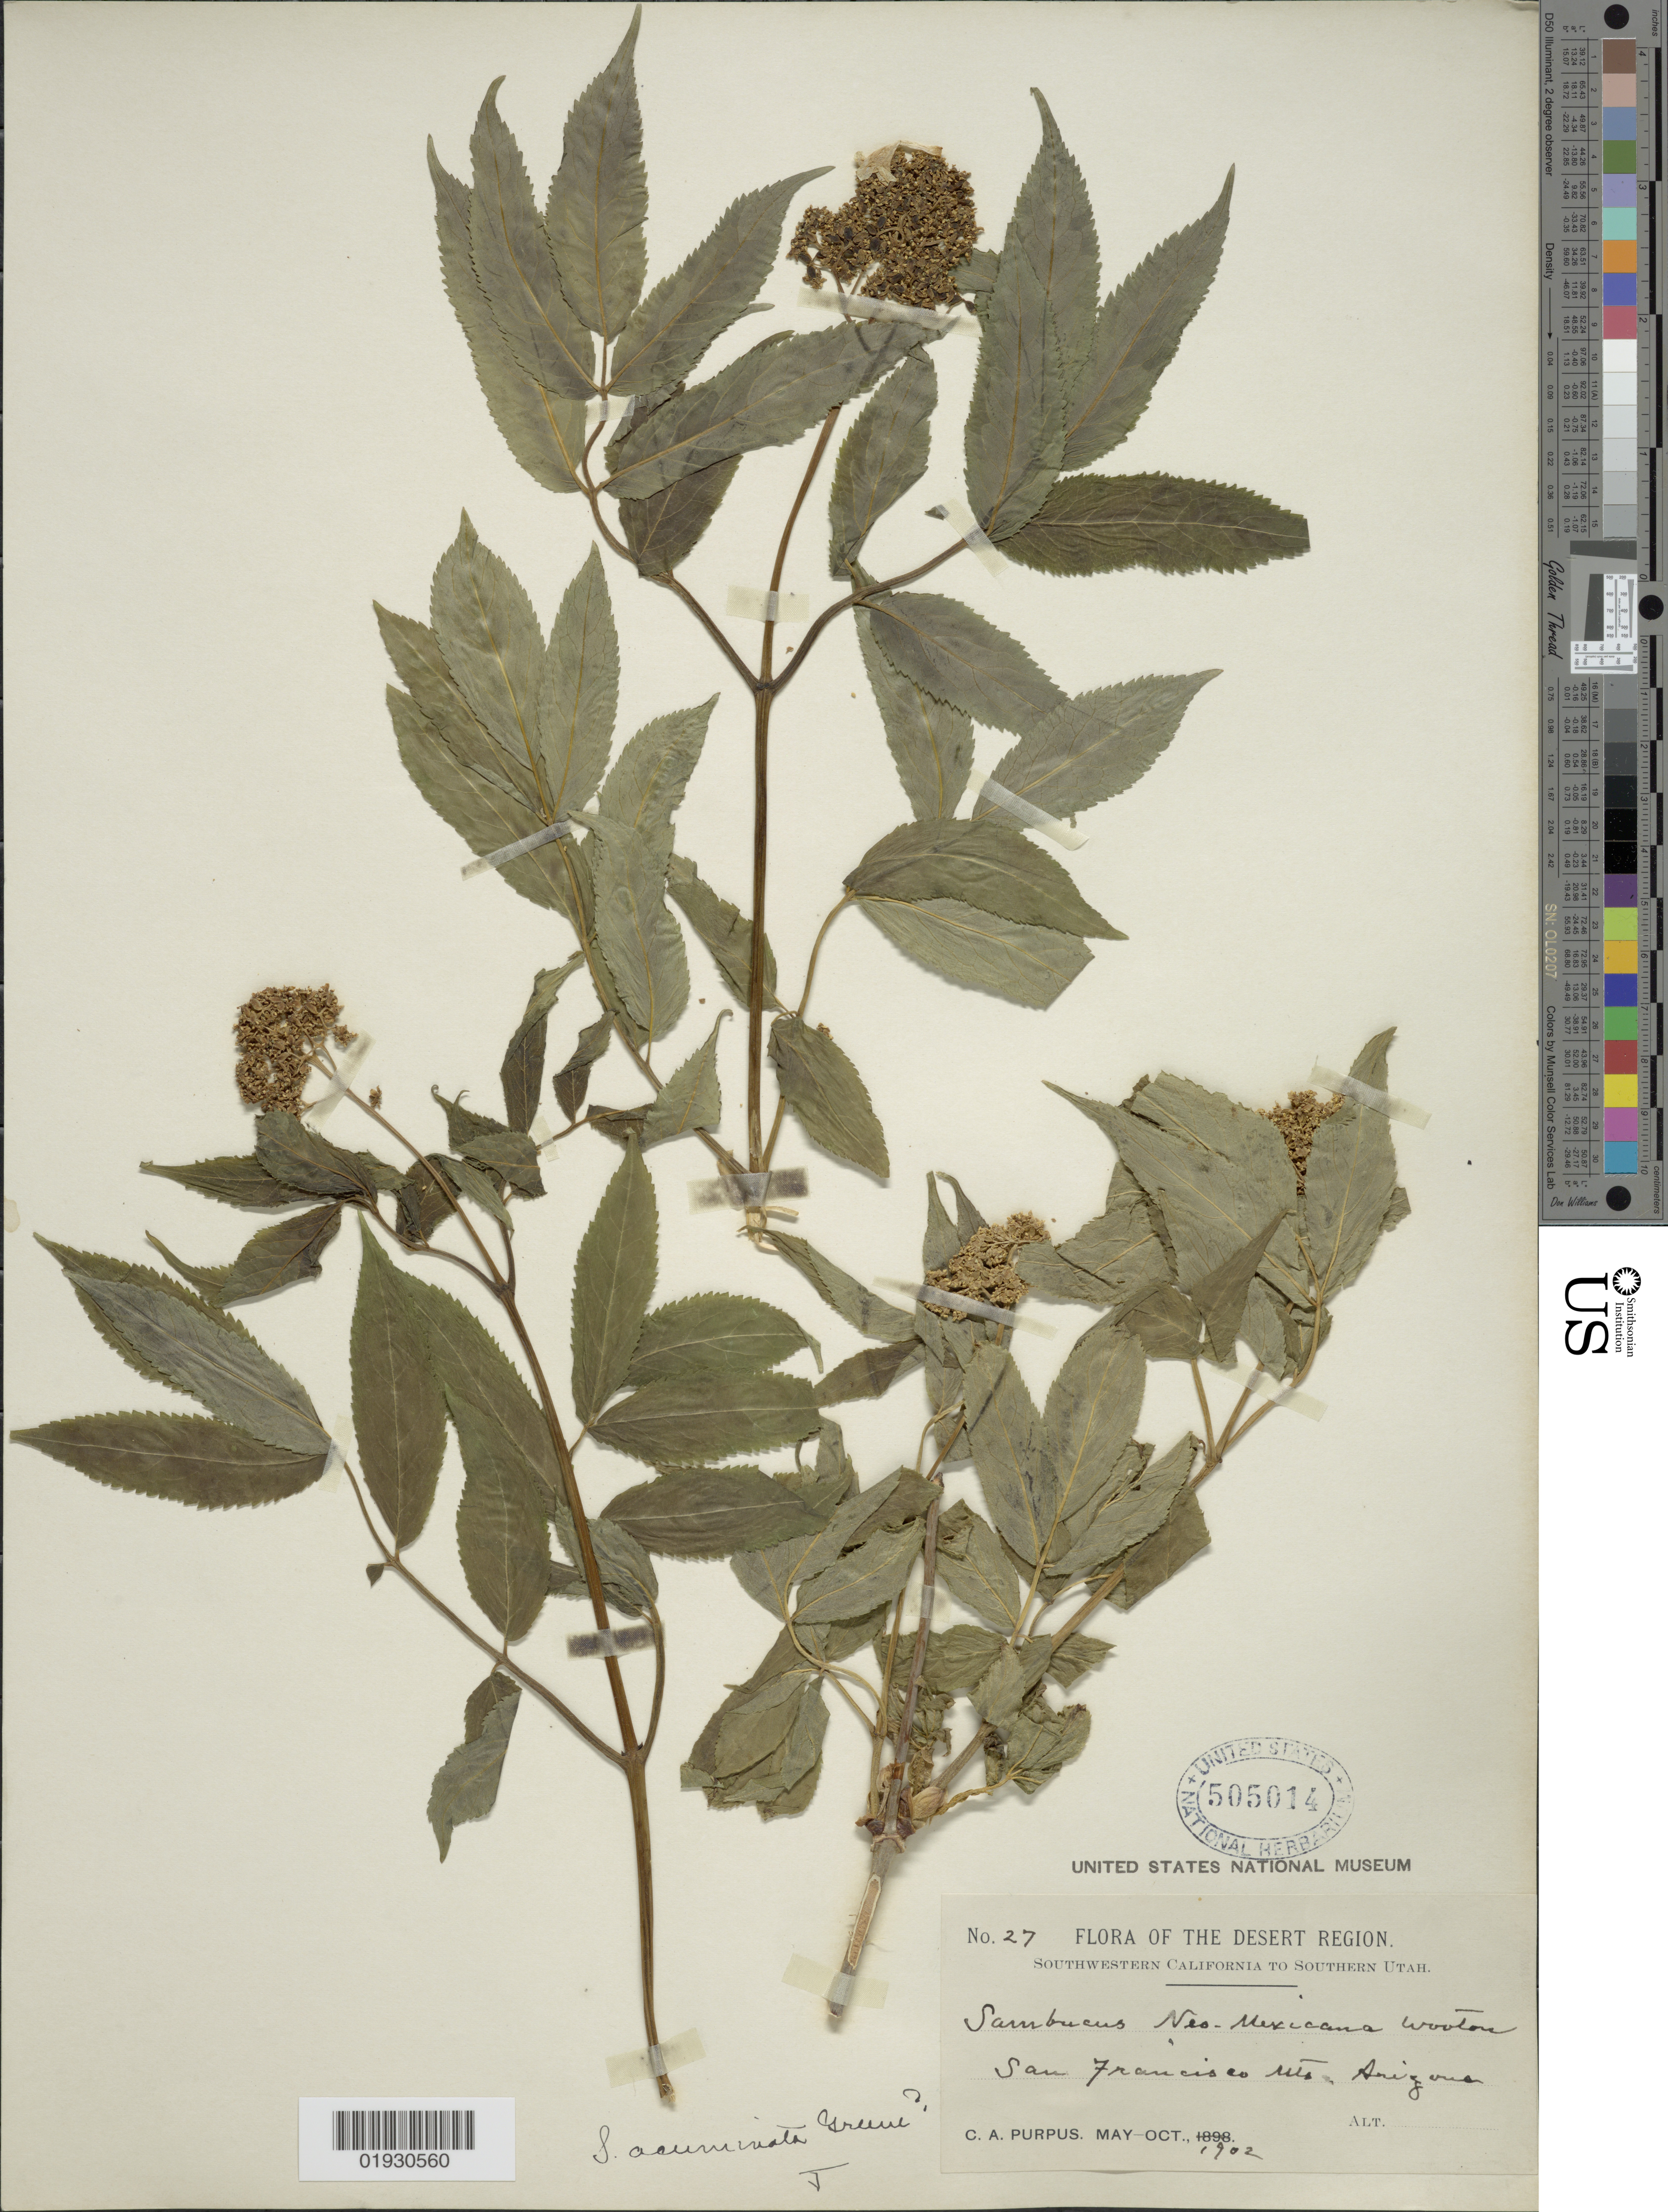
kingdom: Plantae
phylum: Tracheophyta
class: Magnoliopsida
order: Dipsacales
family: Viburnaceae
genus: Sambucus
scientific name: Sambucus acuminata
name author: Greene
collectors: C. A. Purpus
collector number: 27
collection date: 1902-05/1902-10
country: United States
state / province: Arizona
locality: The Desert Region. Southwestern California to Southern Utah. San Francisco Mts.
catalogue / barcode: US 505014